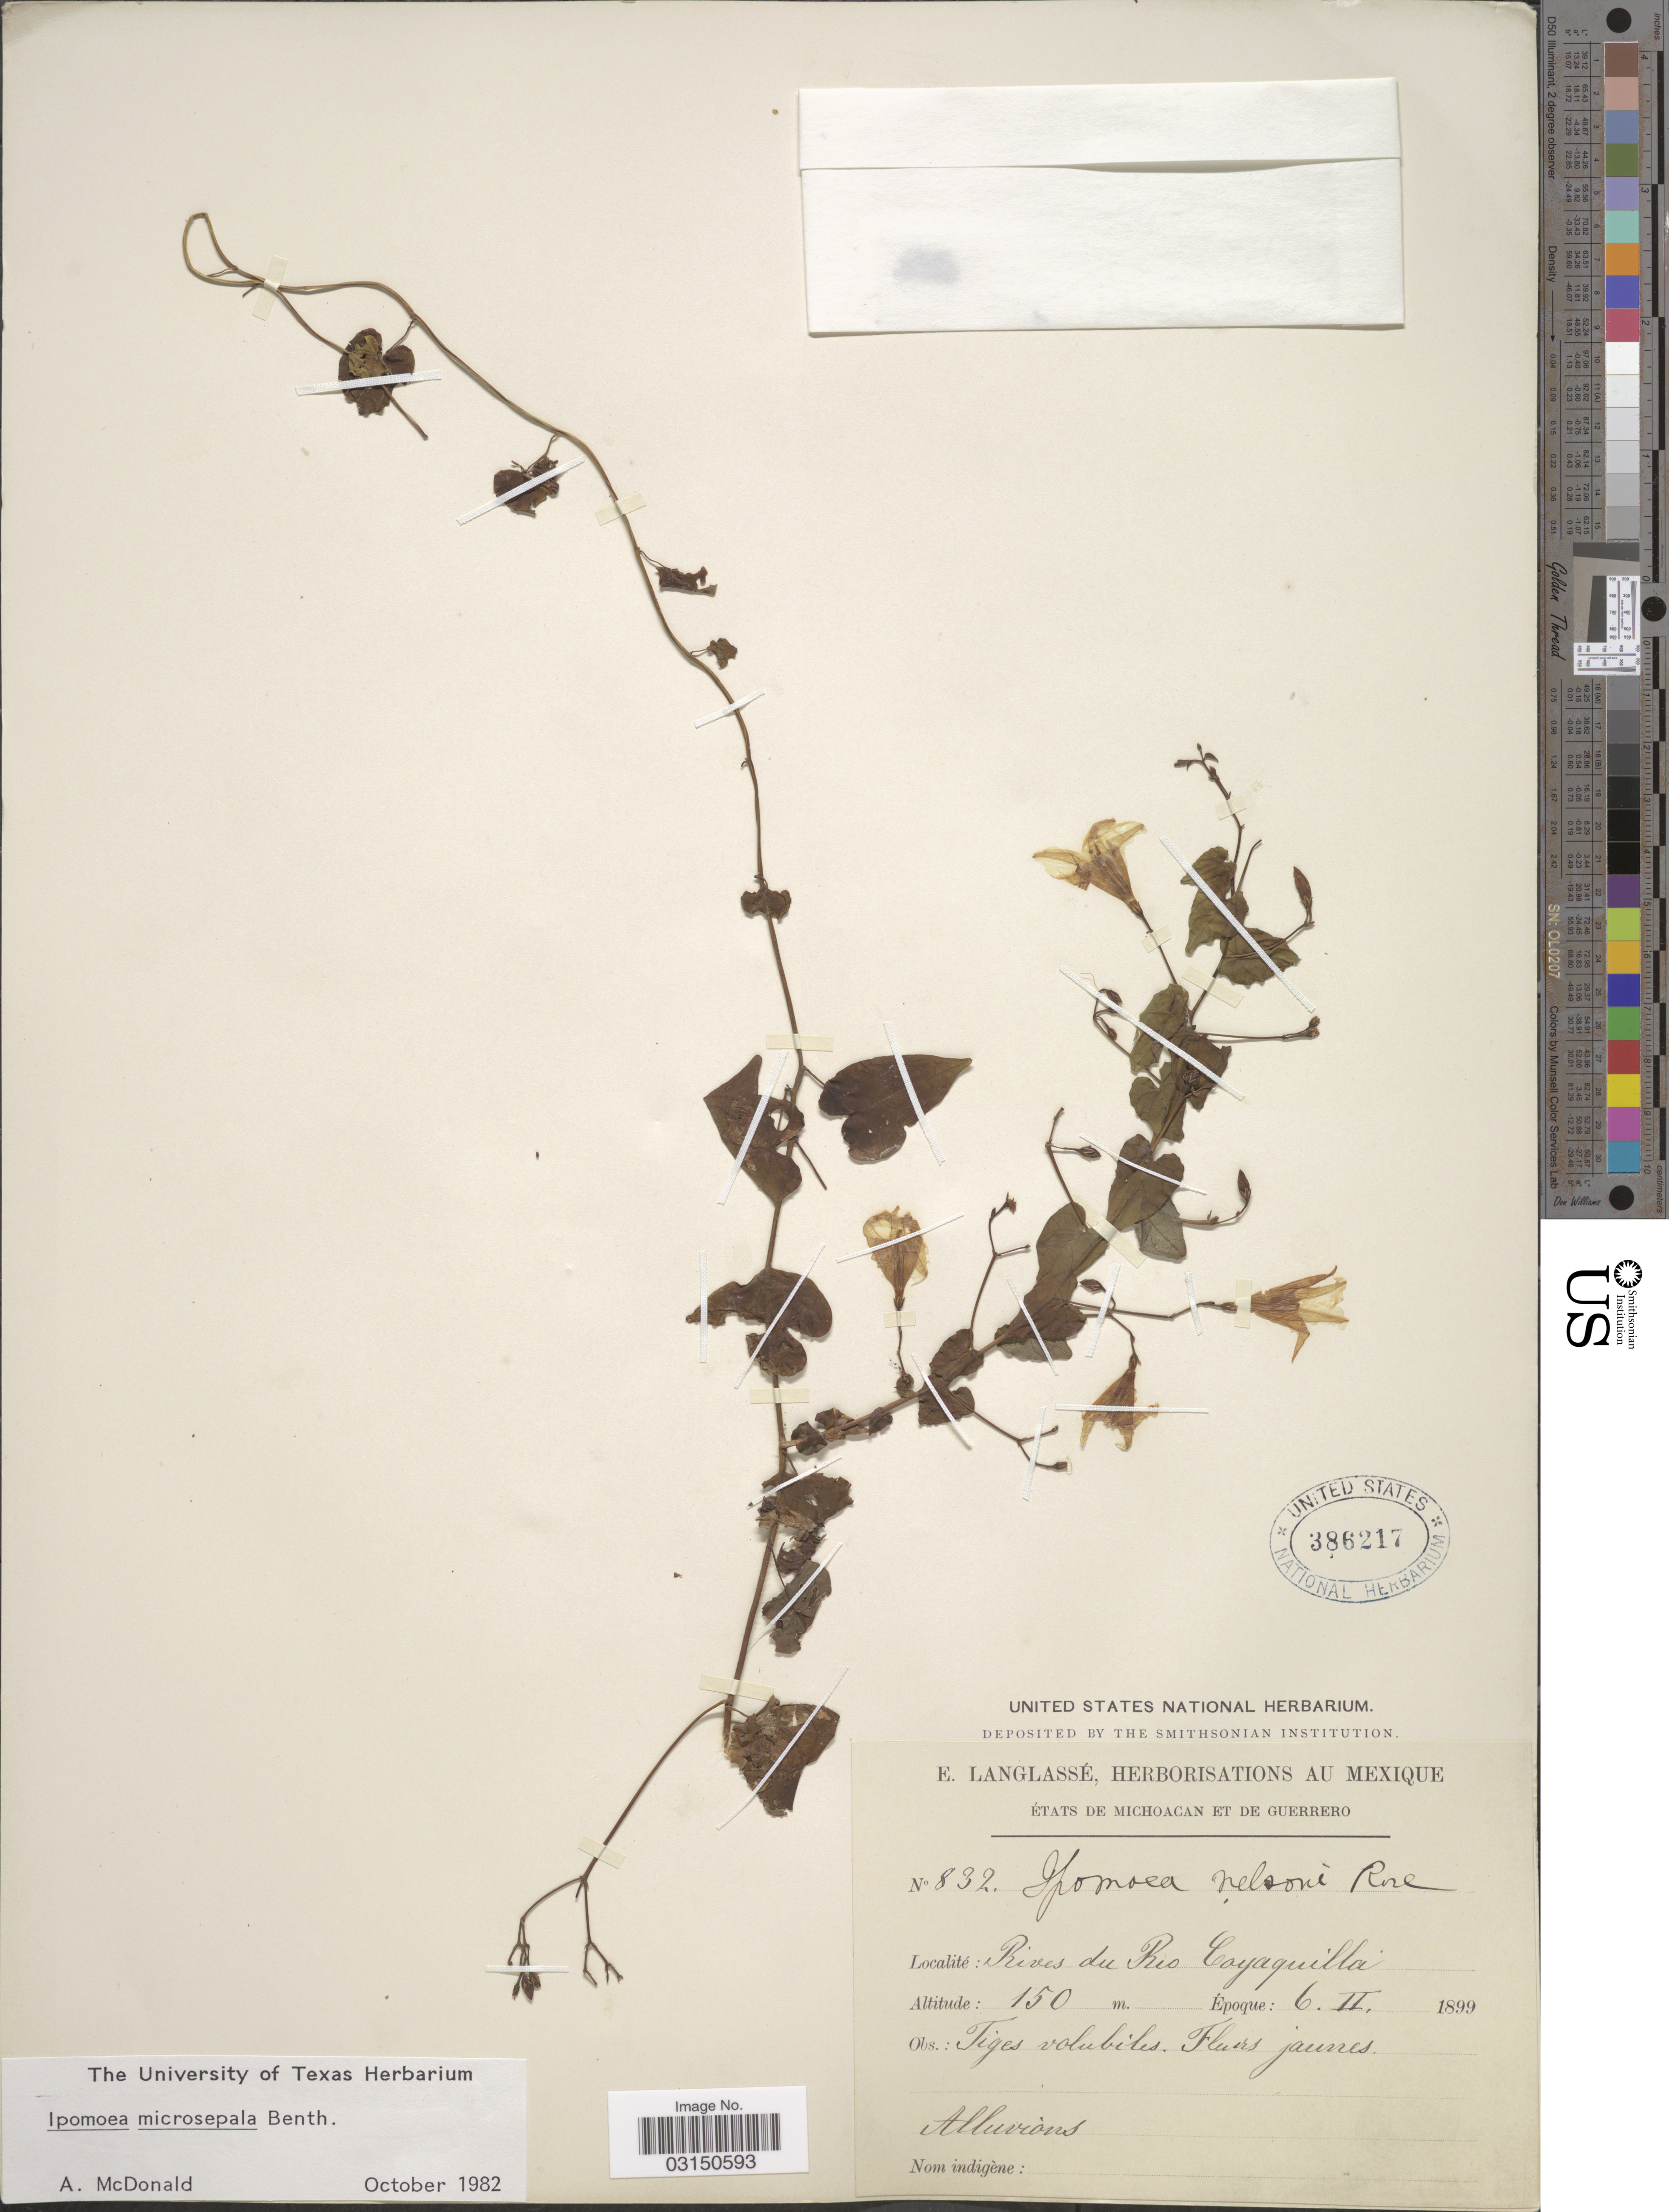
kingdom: Plantae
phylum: Tracheophyta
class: Magnoliopsida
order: Solanales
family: Convolvulaceae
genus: Ipomoea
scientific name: Ipomoea microsepala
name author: Benth.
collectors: E. Langlassé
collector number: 832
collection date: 1899-02-06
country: Mexico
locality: États de Michoacan et de Guerrero. Rives du Rio Coyaquilla.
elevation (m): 150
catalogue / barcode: US 386217